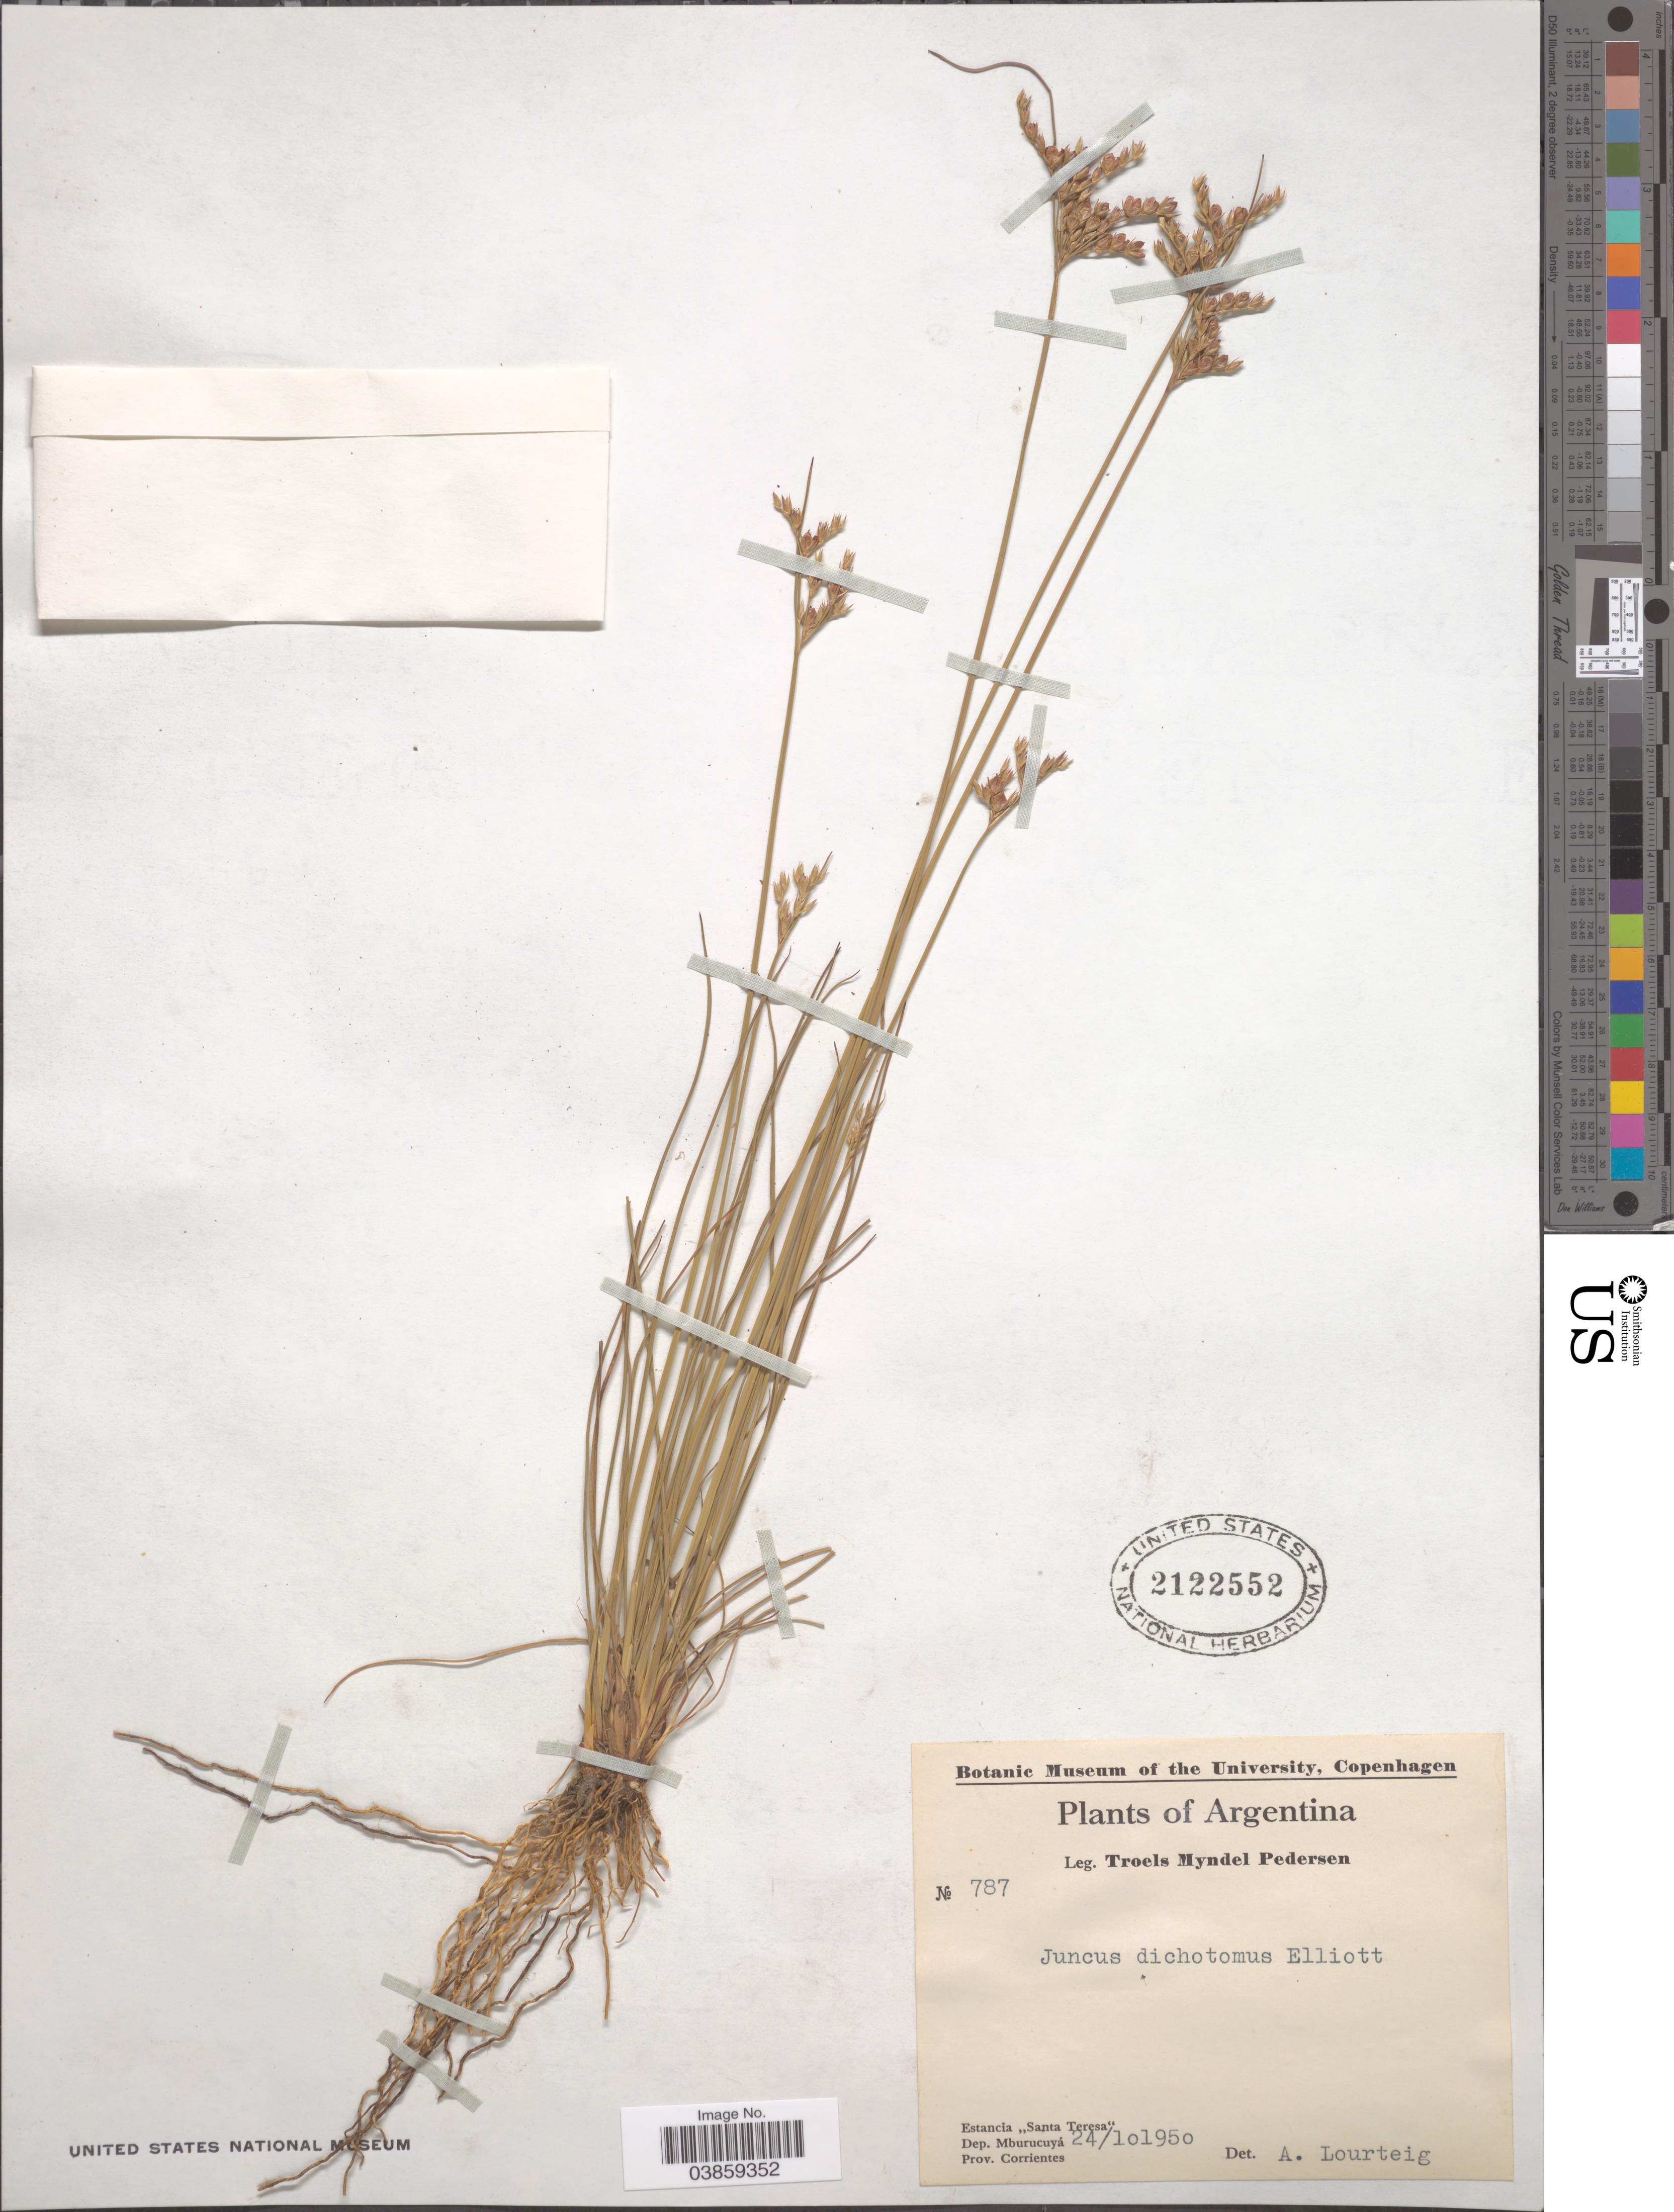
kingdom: Plantae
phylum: Tracheophyta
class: Liliopsida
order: Poales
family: Juncaceae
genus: Juncus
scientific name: Juncus dichotomus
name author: Elliott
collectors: T. Pederson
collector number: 787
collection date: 1950-10-24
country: Argentina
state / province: Corrientes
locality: Estancia "Santa Teresa". Dep. Mburucuyá.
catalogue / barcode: US 2122552